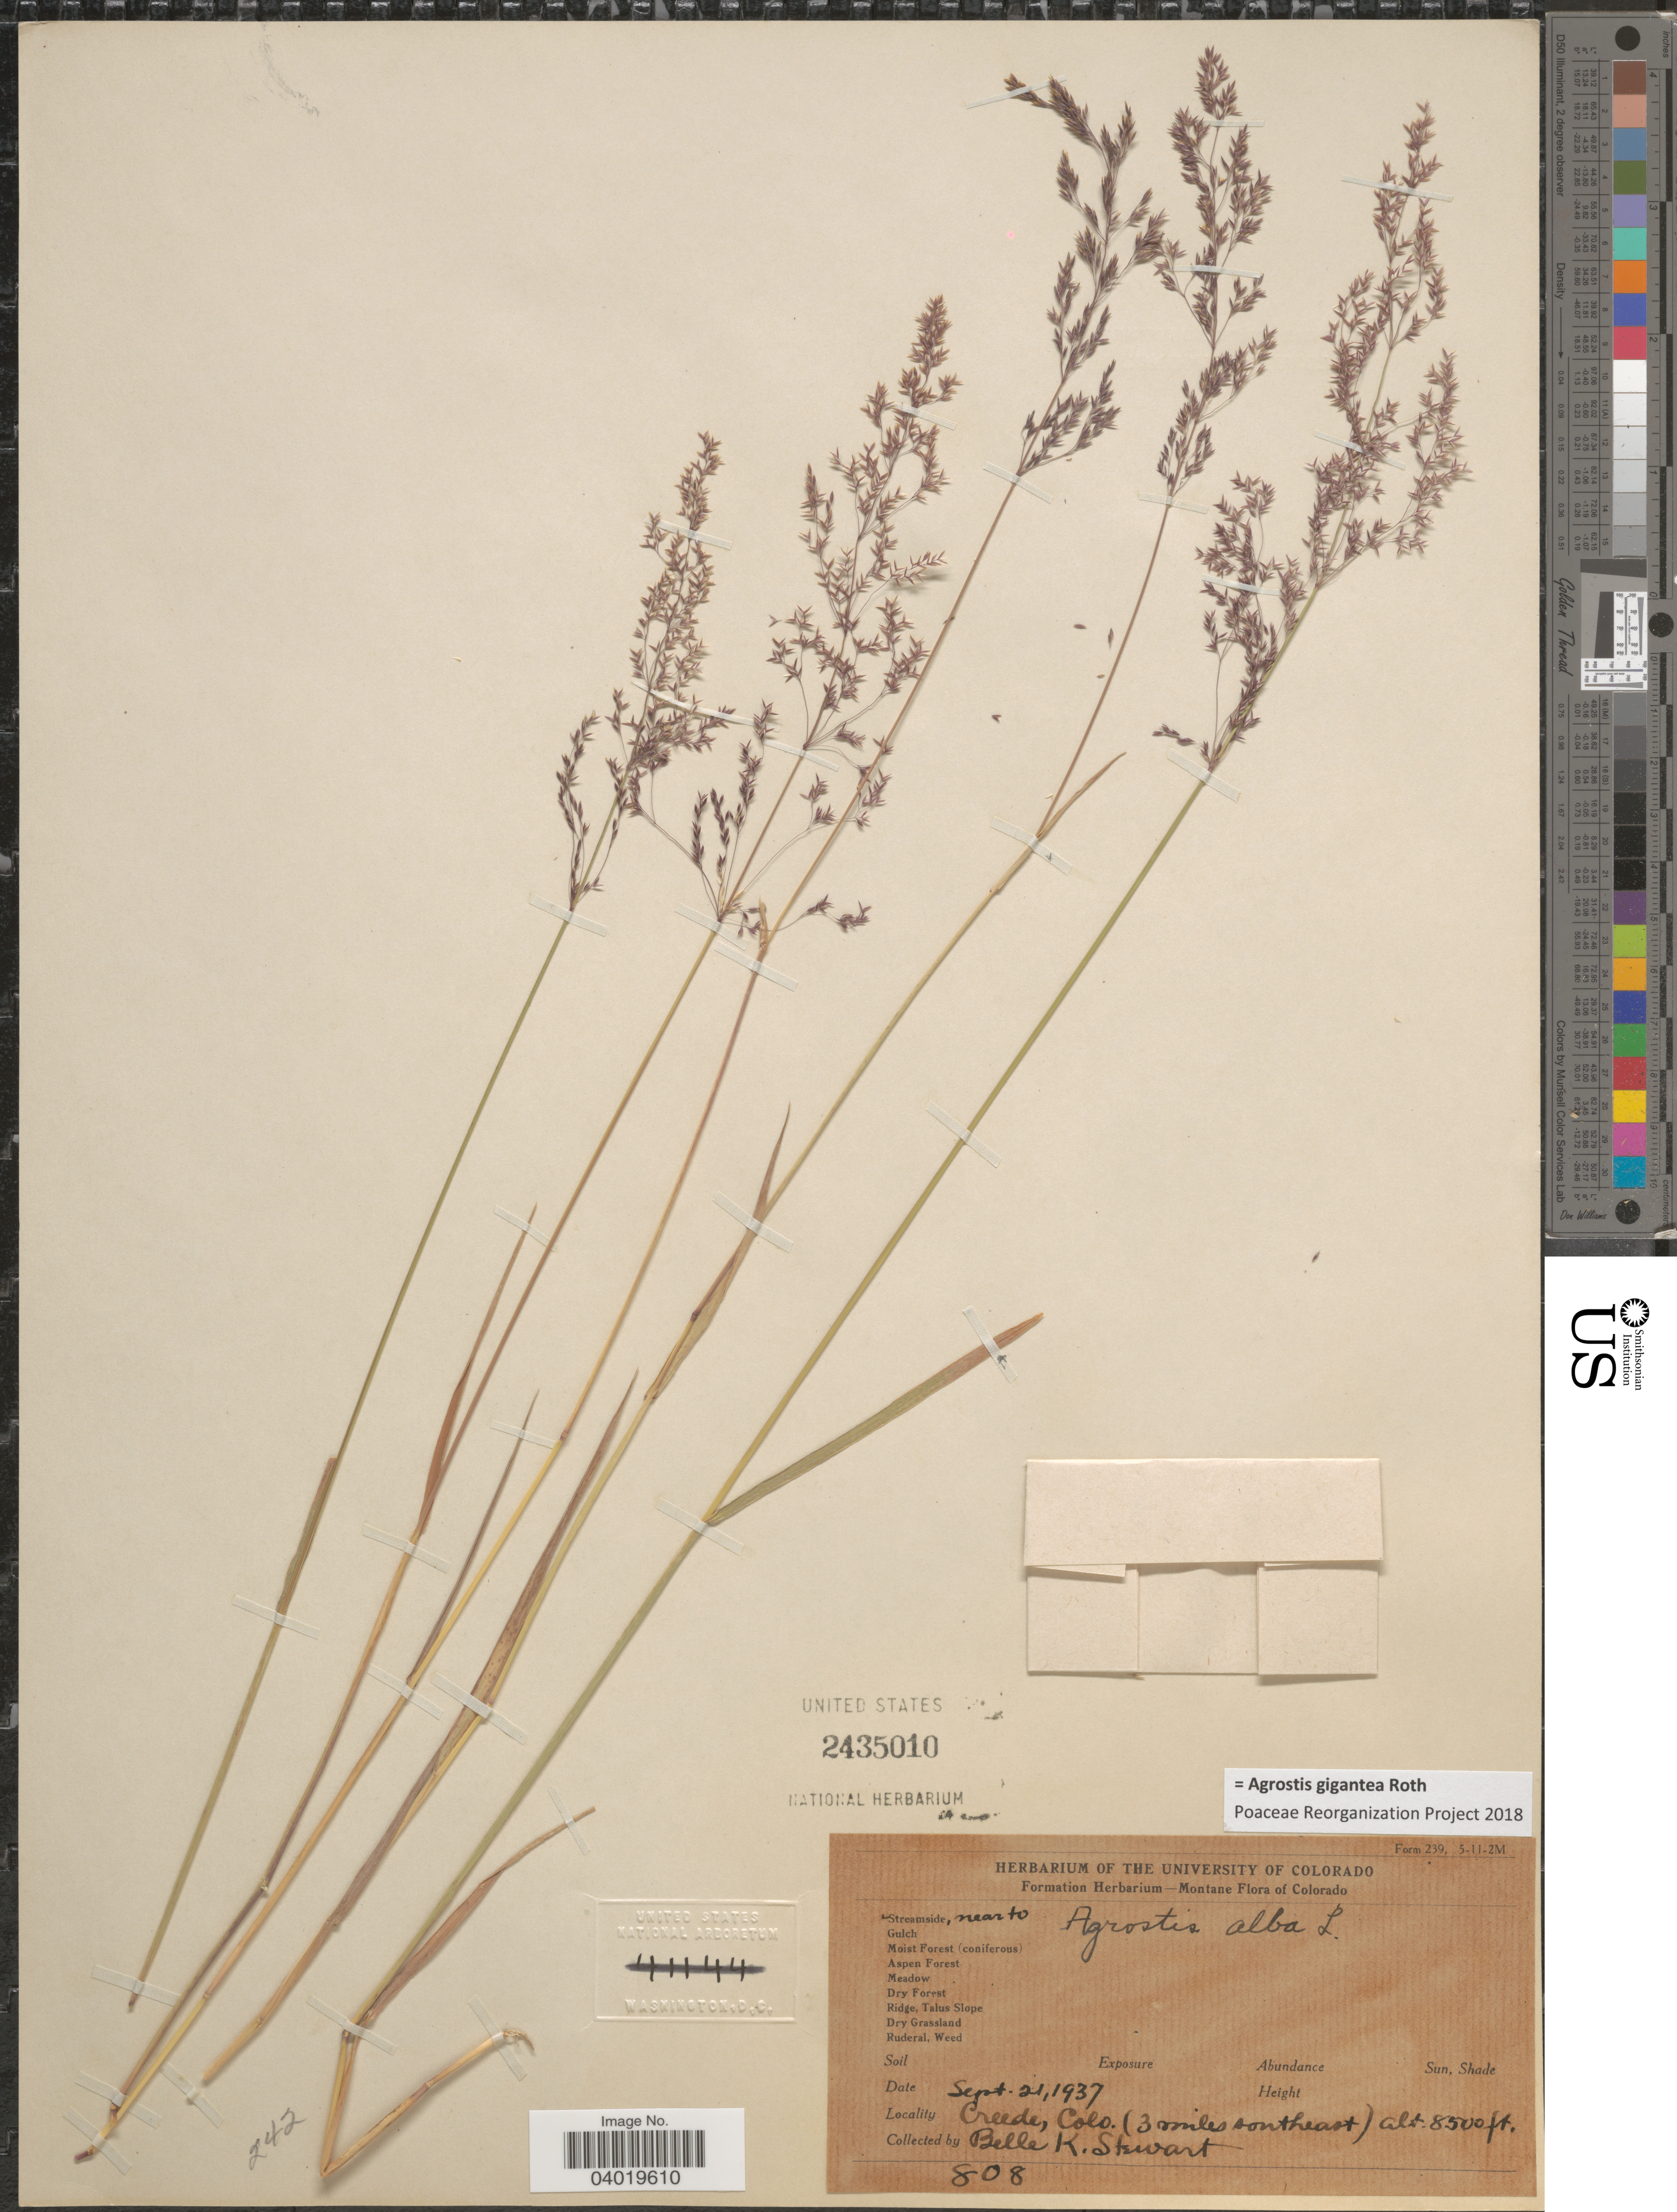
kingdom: Plantae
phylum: Tracheophyta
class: Liliopsida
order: Poales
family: Poaceae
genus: Agrostis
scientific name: Agrostis gigantea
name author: Roth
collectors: B. Stewart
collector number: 808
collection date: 1937-09-21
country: United States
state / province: Colorado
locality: Creede. (3 miles southeast).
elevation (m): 2591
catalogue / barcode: US 2435010